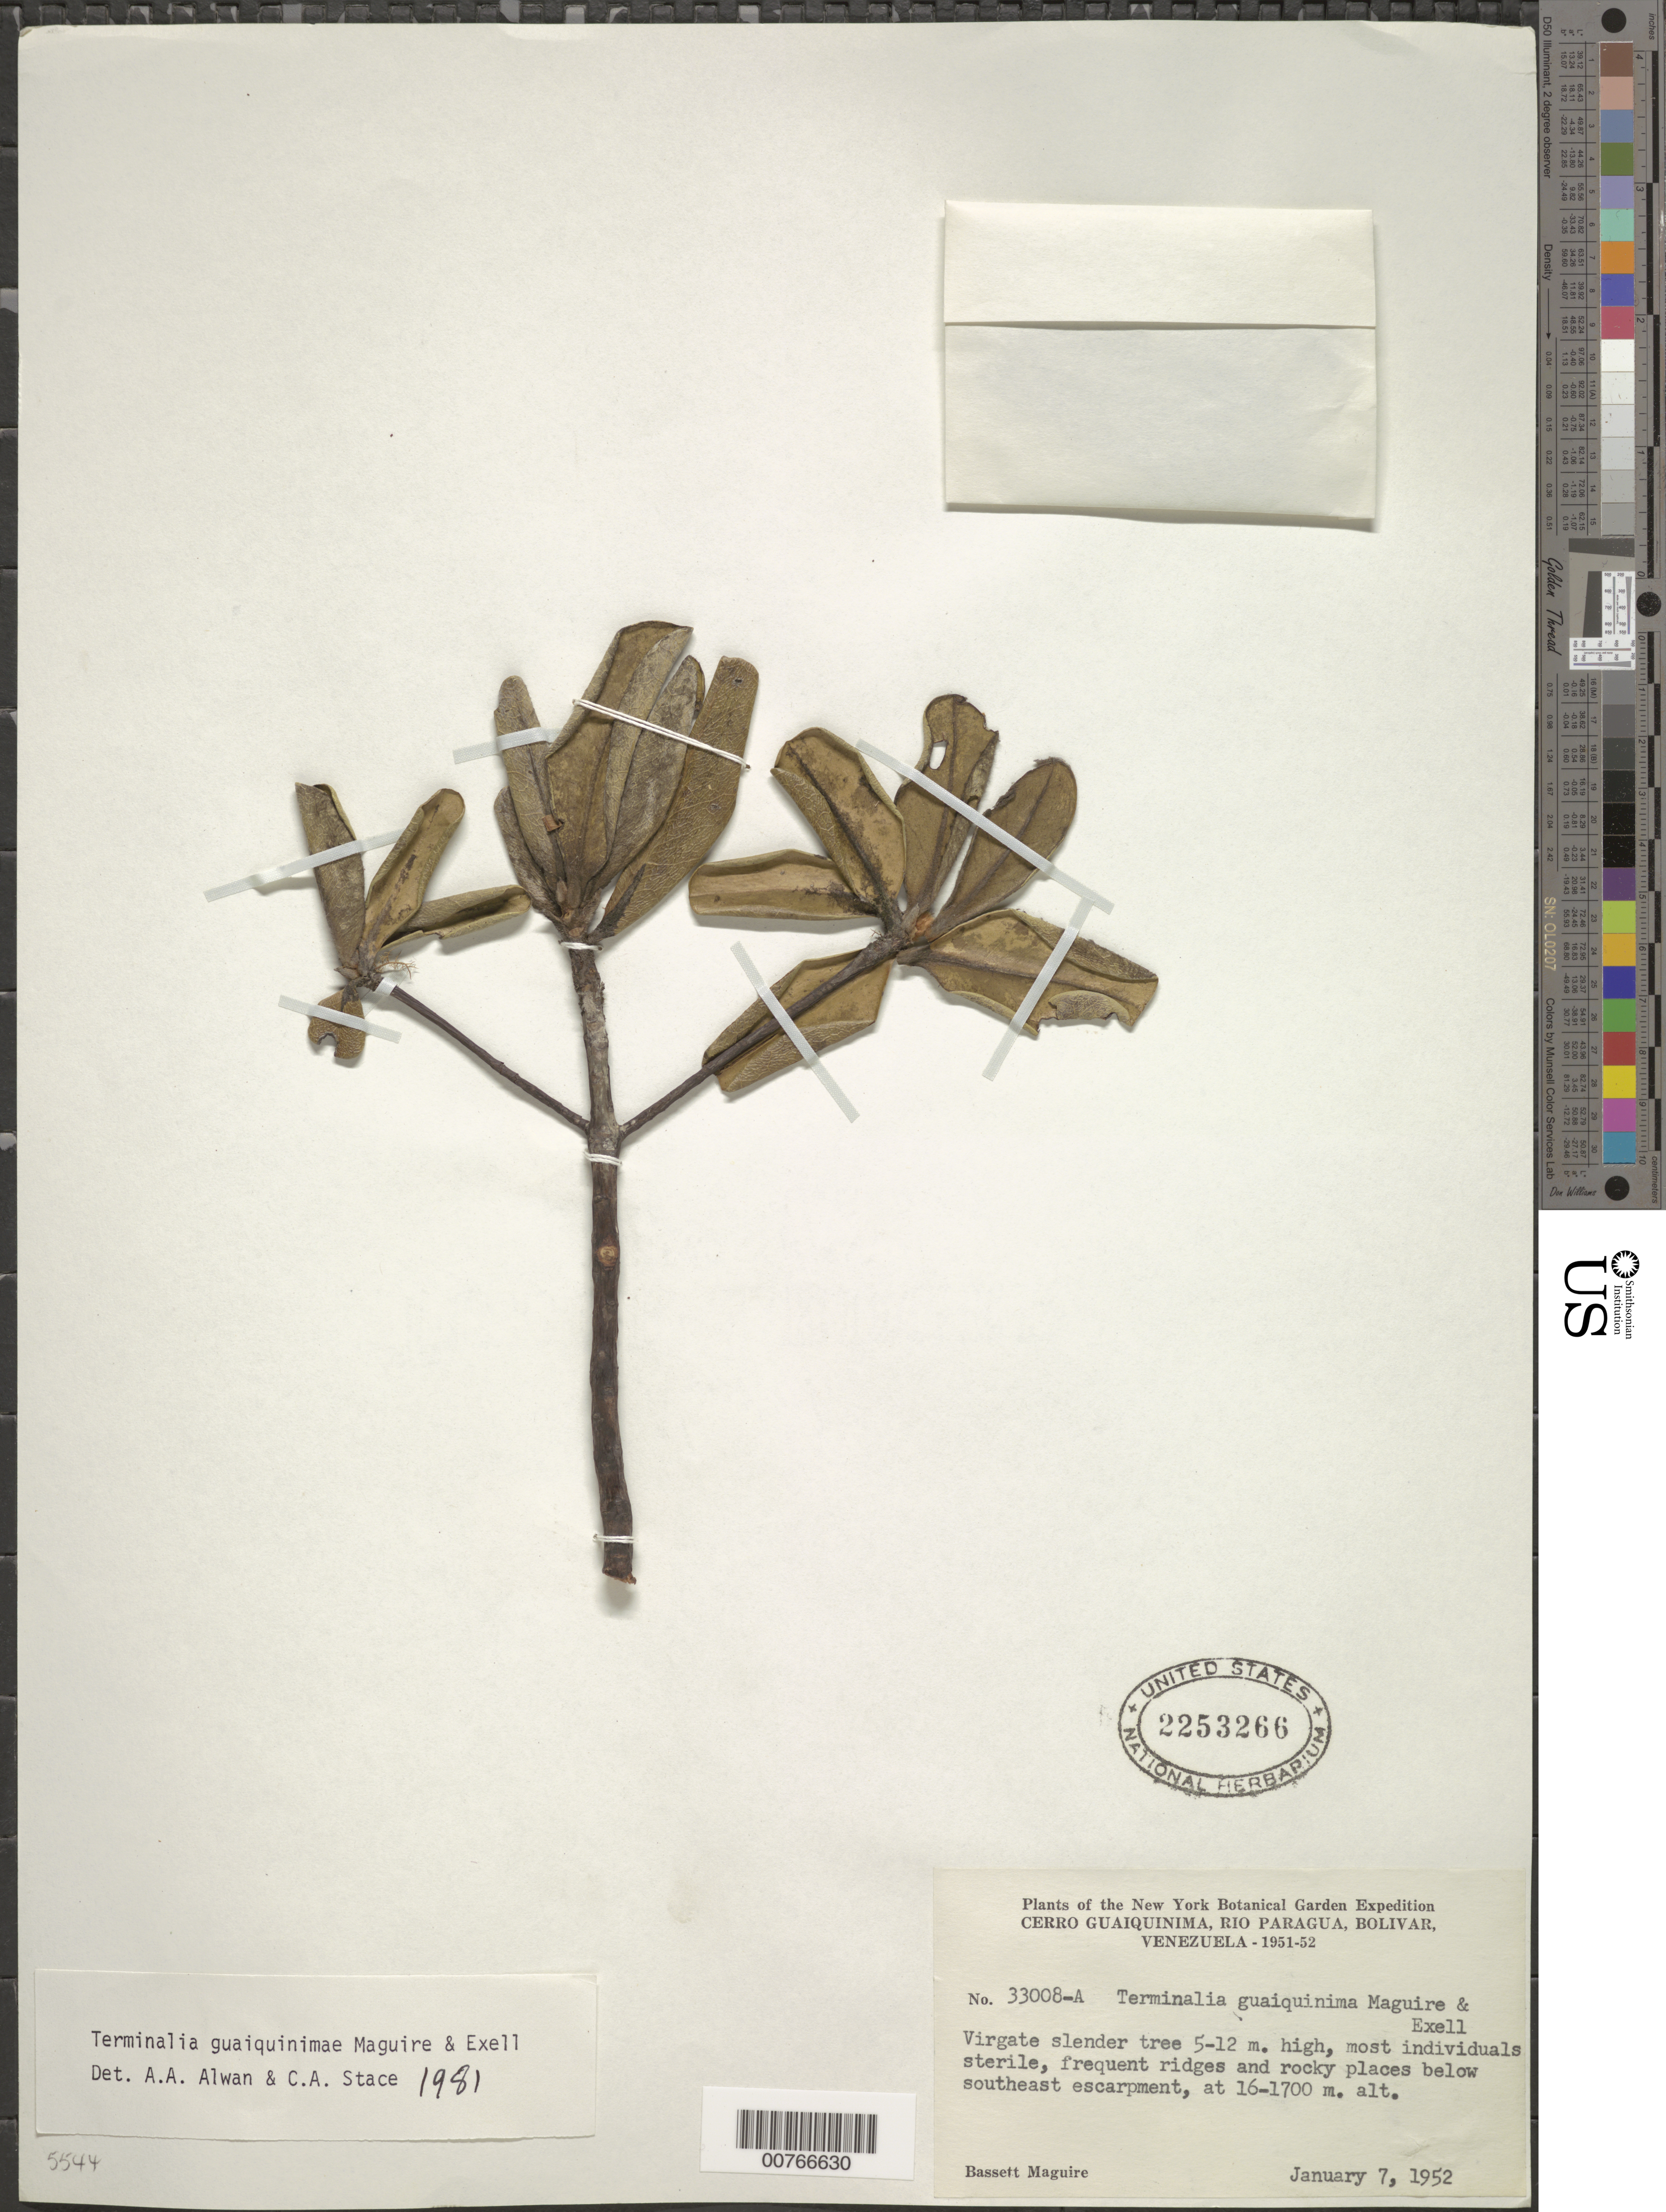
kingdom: Plantae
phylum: Tracheophyta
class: Magnoliopsida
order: Myrtales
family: Combretaceae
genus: Terminalia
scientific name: Terminalia guaiquinimae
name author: Maguire & Exell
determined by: Alwan, A. R.; Stace, C. A.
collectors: B. Maguire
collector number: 33008 A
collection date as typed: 7-Jan-52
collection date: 1952-01-07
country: Venezuela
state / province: Bolívar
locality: Cerro Guaiquinima, Río Paragua, SE escarpment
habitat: Escarpment with frequent ridges and rocky places below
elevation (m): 1600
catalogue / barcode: US 2253266